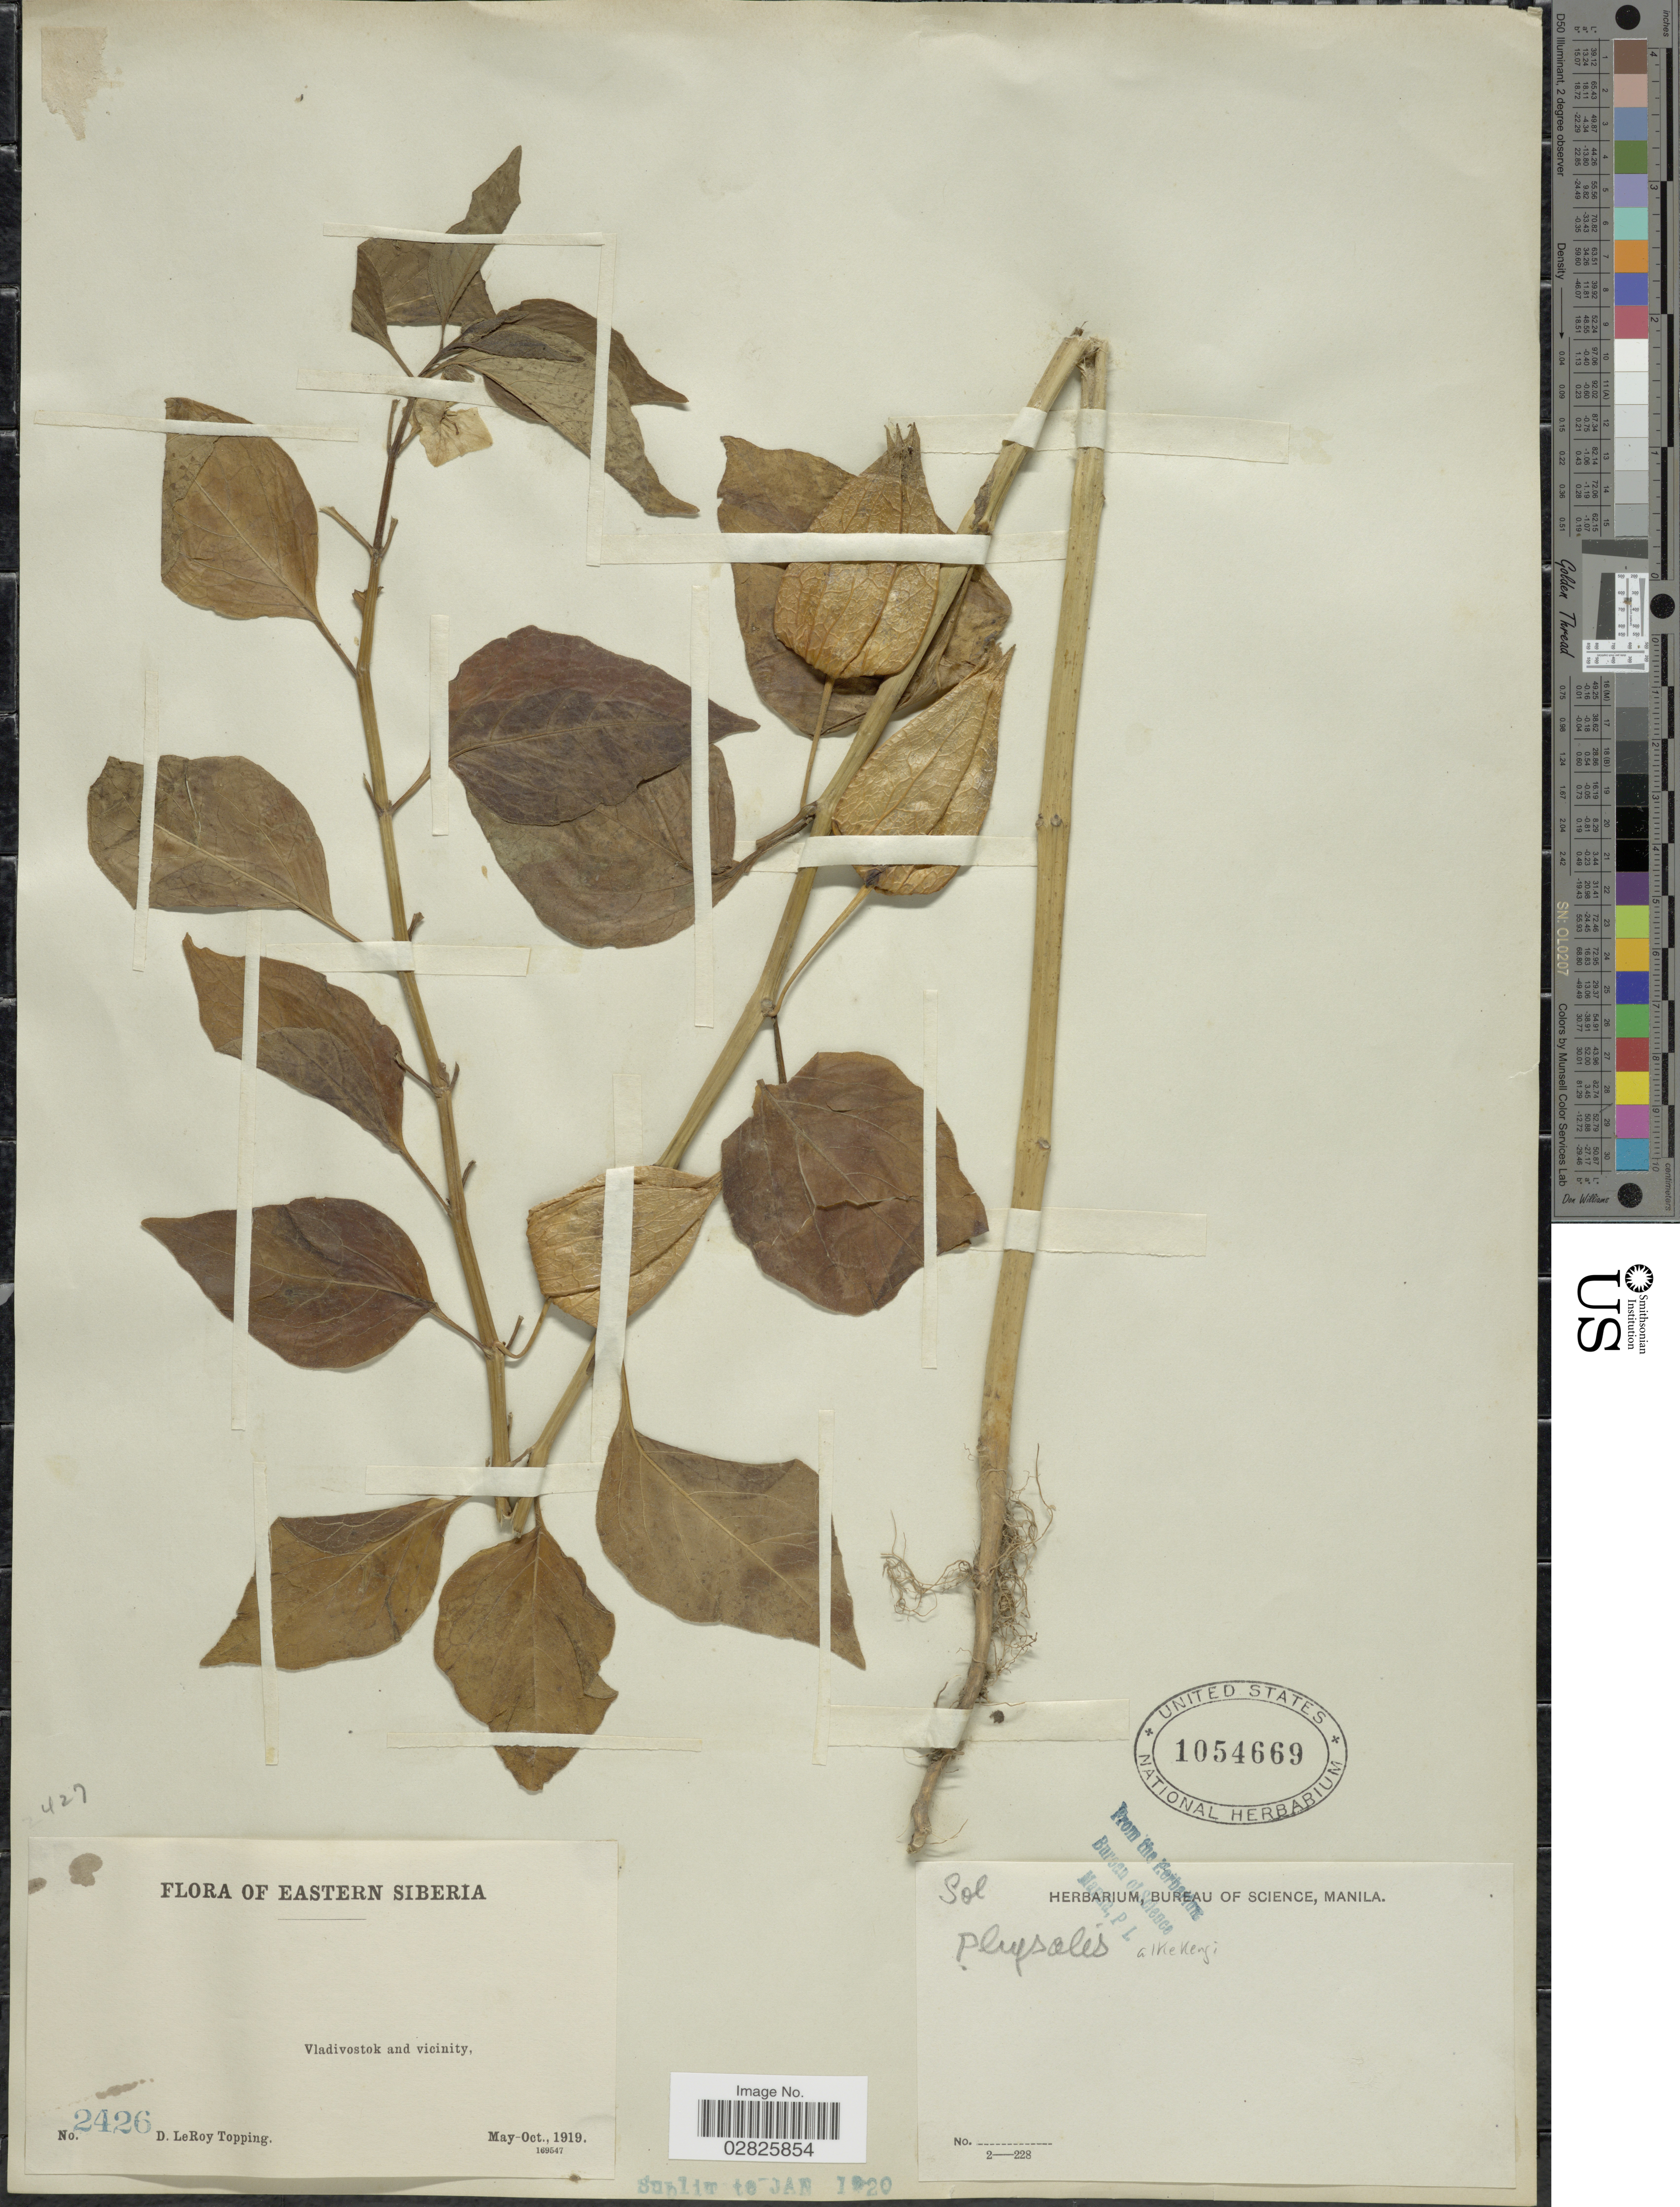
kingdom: Plantae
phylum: Tracheophyta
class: Magnoliopsida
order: Solanales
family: Solanaceae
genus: Physalis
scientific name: Physalis alkekengi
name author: L.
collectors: D. L. Topping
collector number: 2426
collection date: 1919-05/1919-10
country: Russian Federation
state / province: Primorsky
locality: Eastern Siberia. Vladivostok and vicinity.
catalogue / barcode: US 1054669